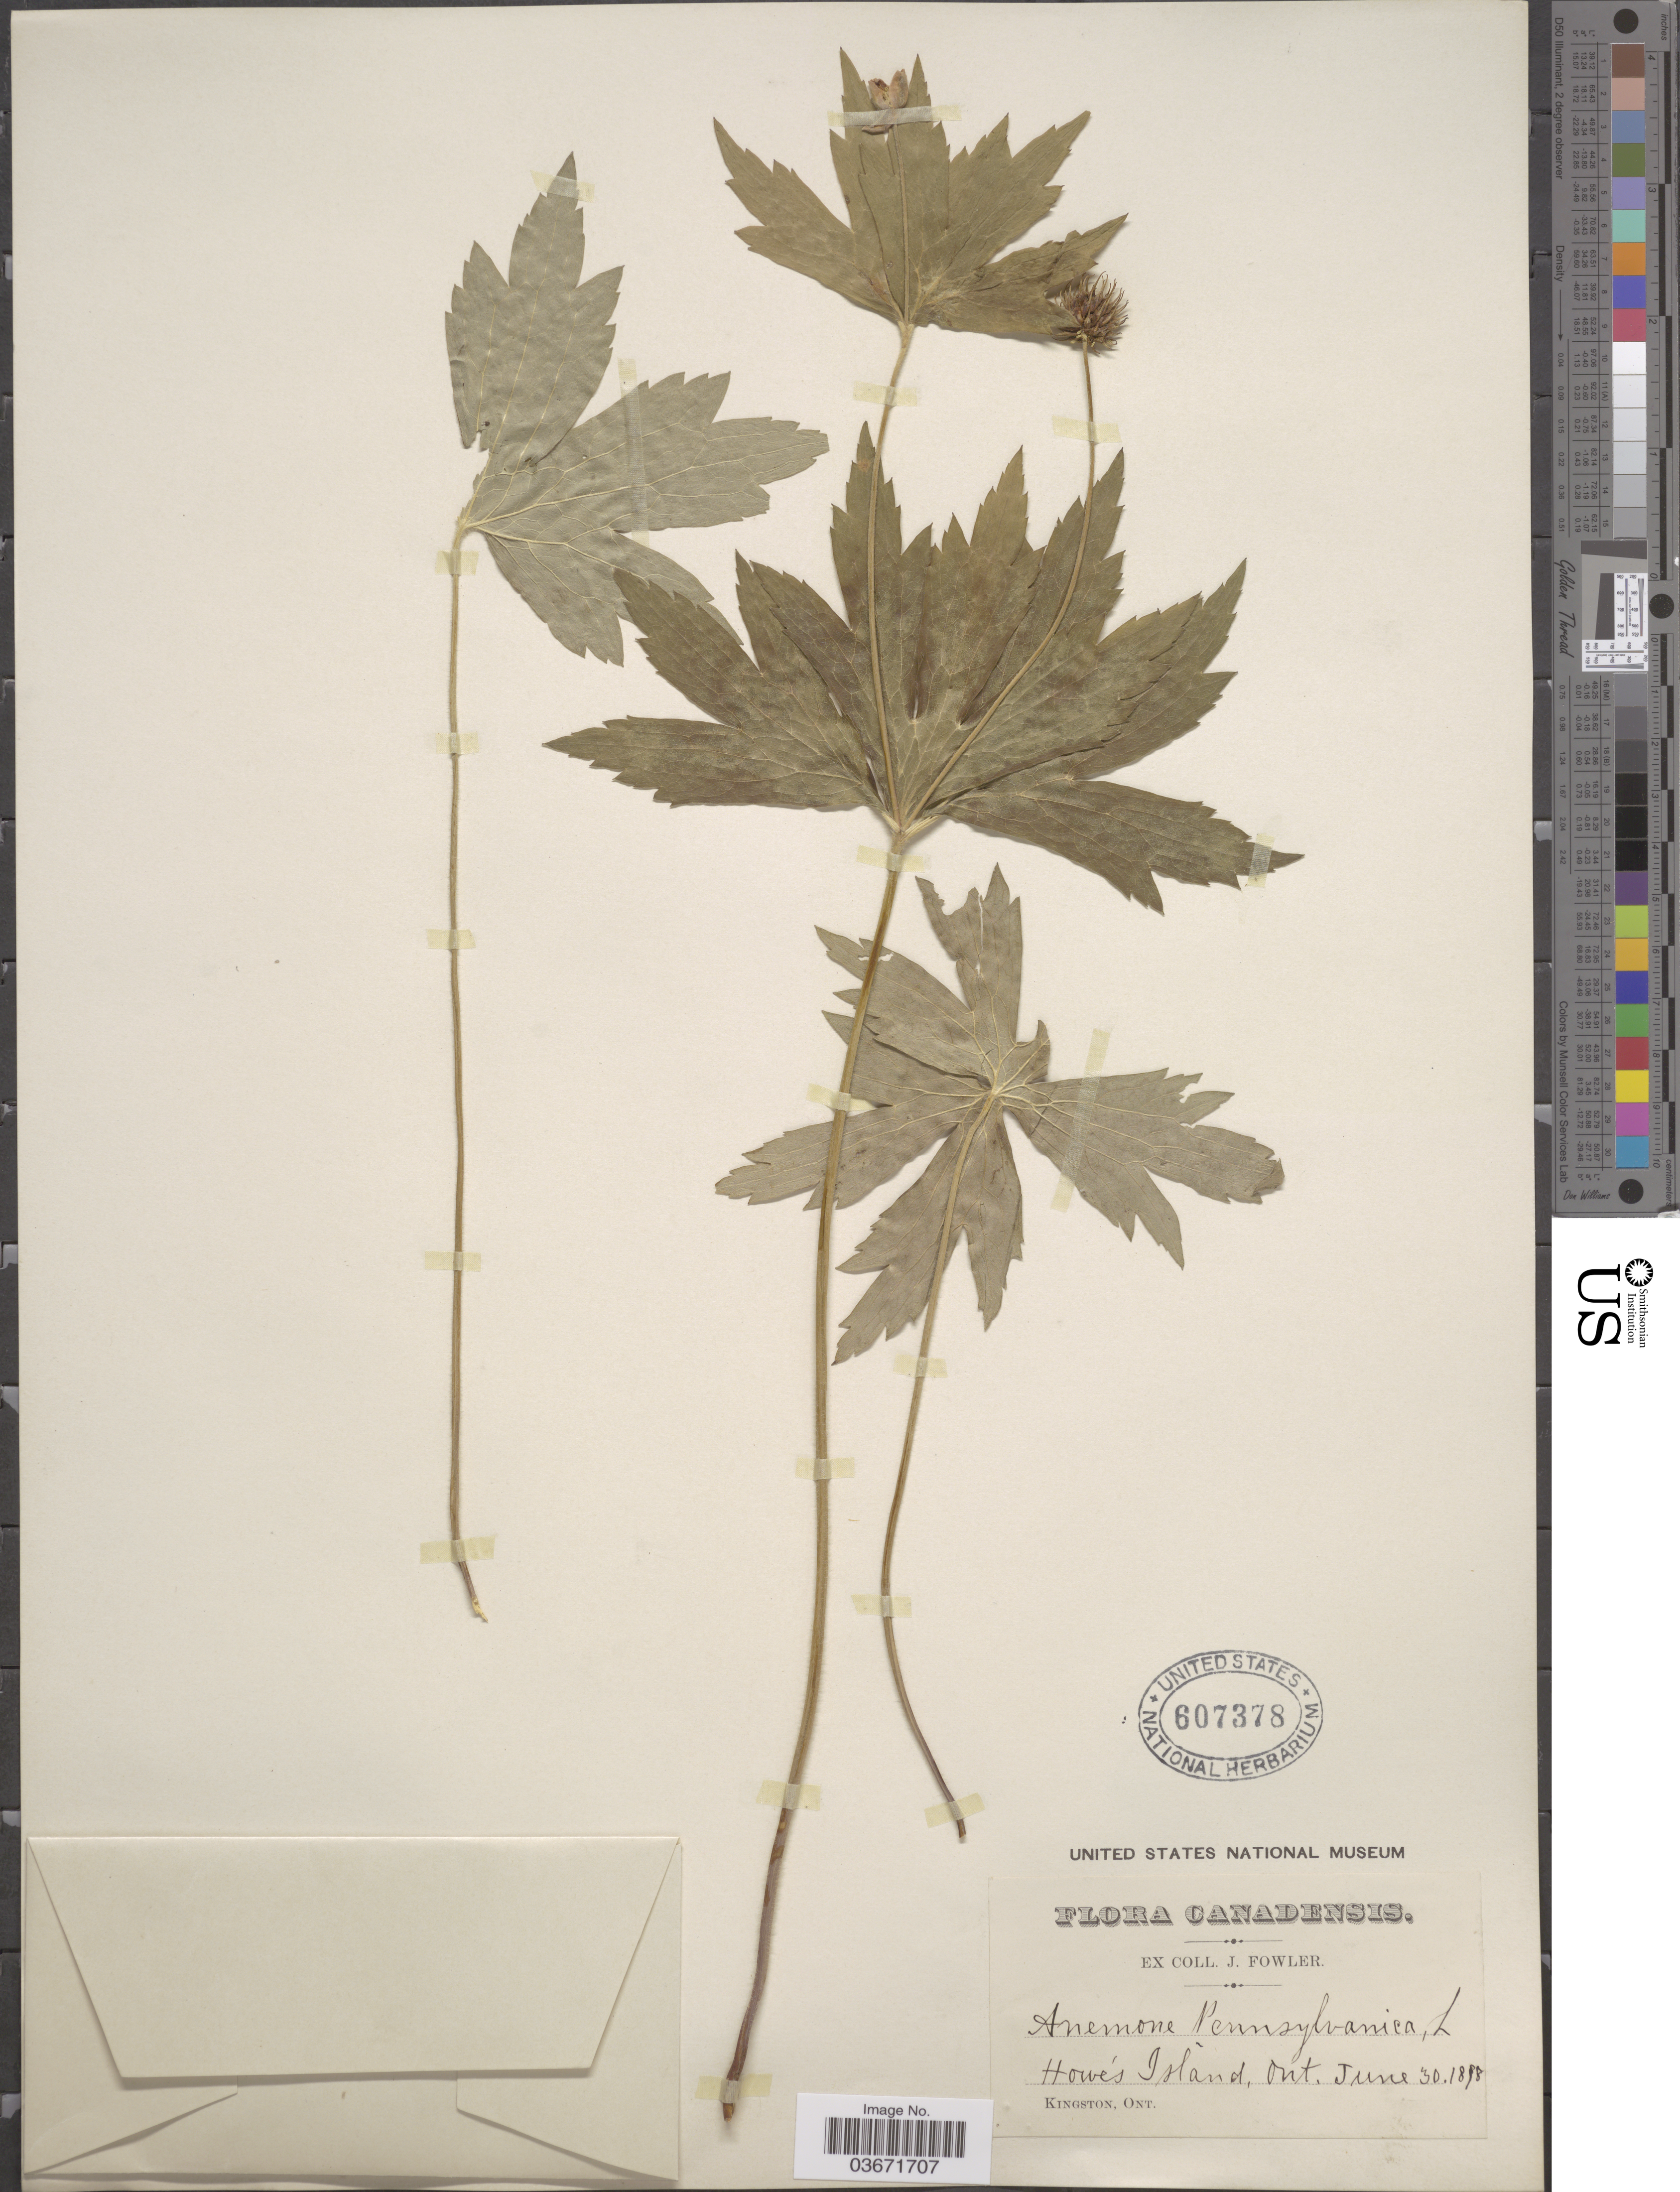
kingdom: Plantae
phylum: Tracheophyta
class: Magnoliopsida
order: Ranunculales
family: Ranunculaceae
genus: Anemone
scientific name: Anemone canadensis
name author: L.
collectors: J. Fowler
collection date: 1898-06-30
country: Canada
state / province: Ontario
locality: Howe's Island. Kingston.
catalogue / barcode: US 607378